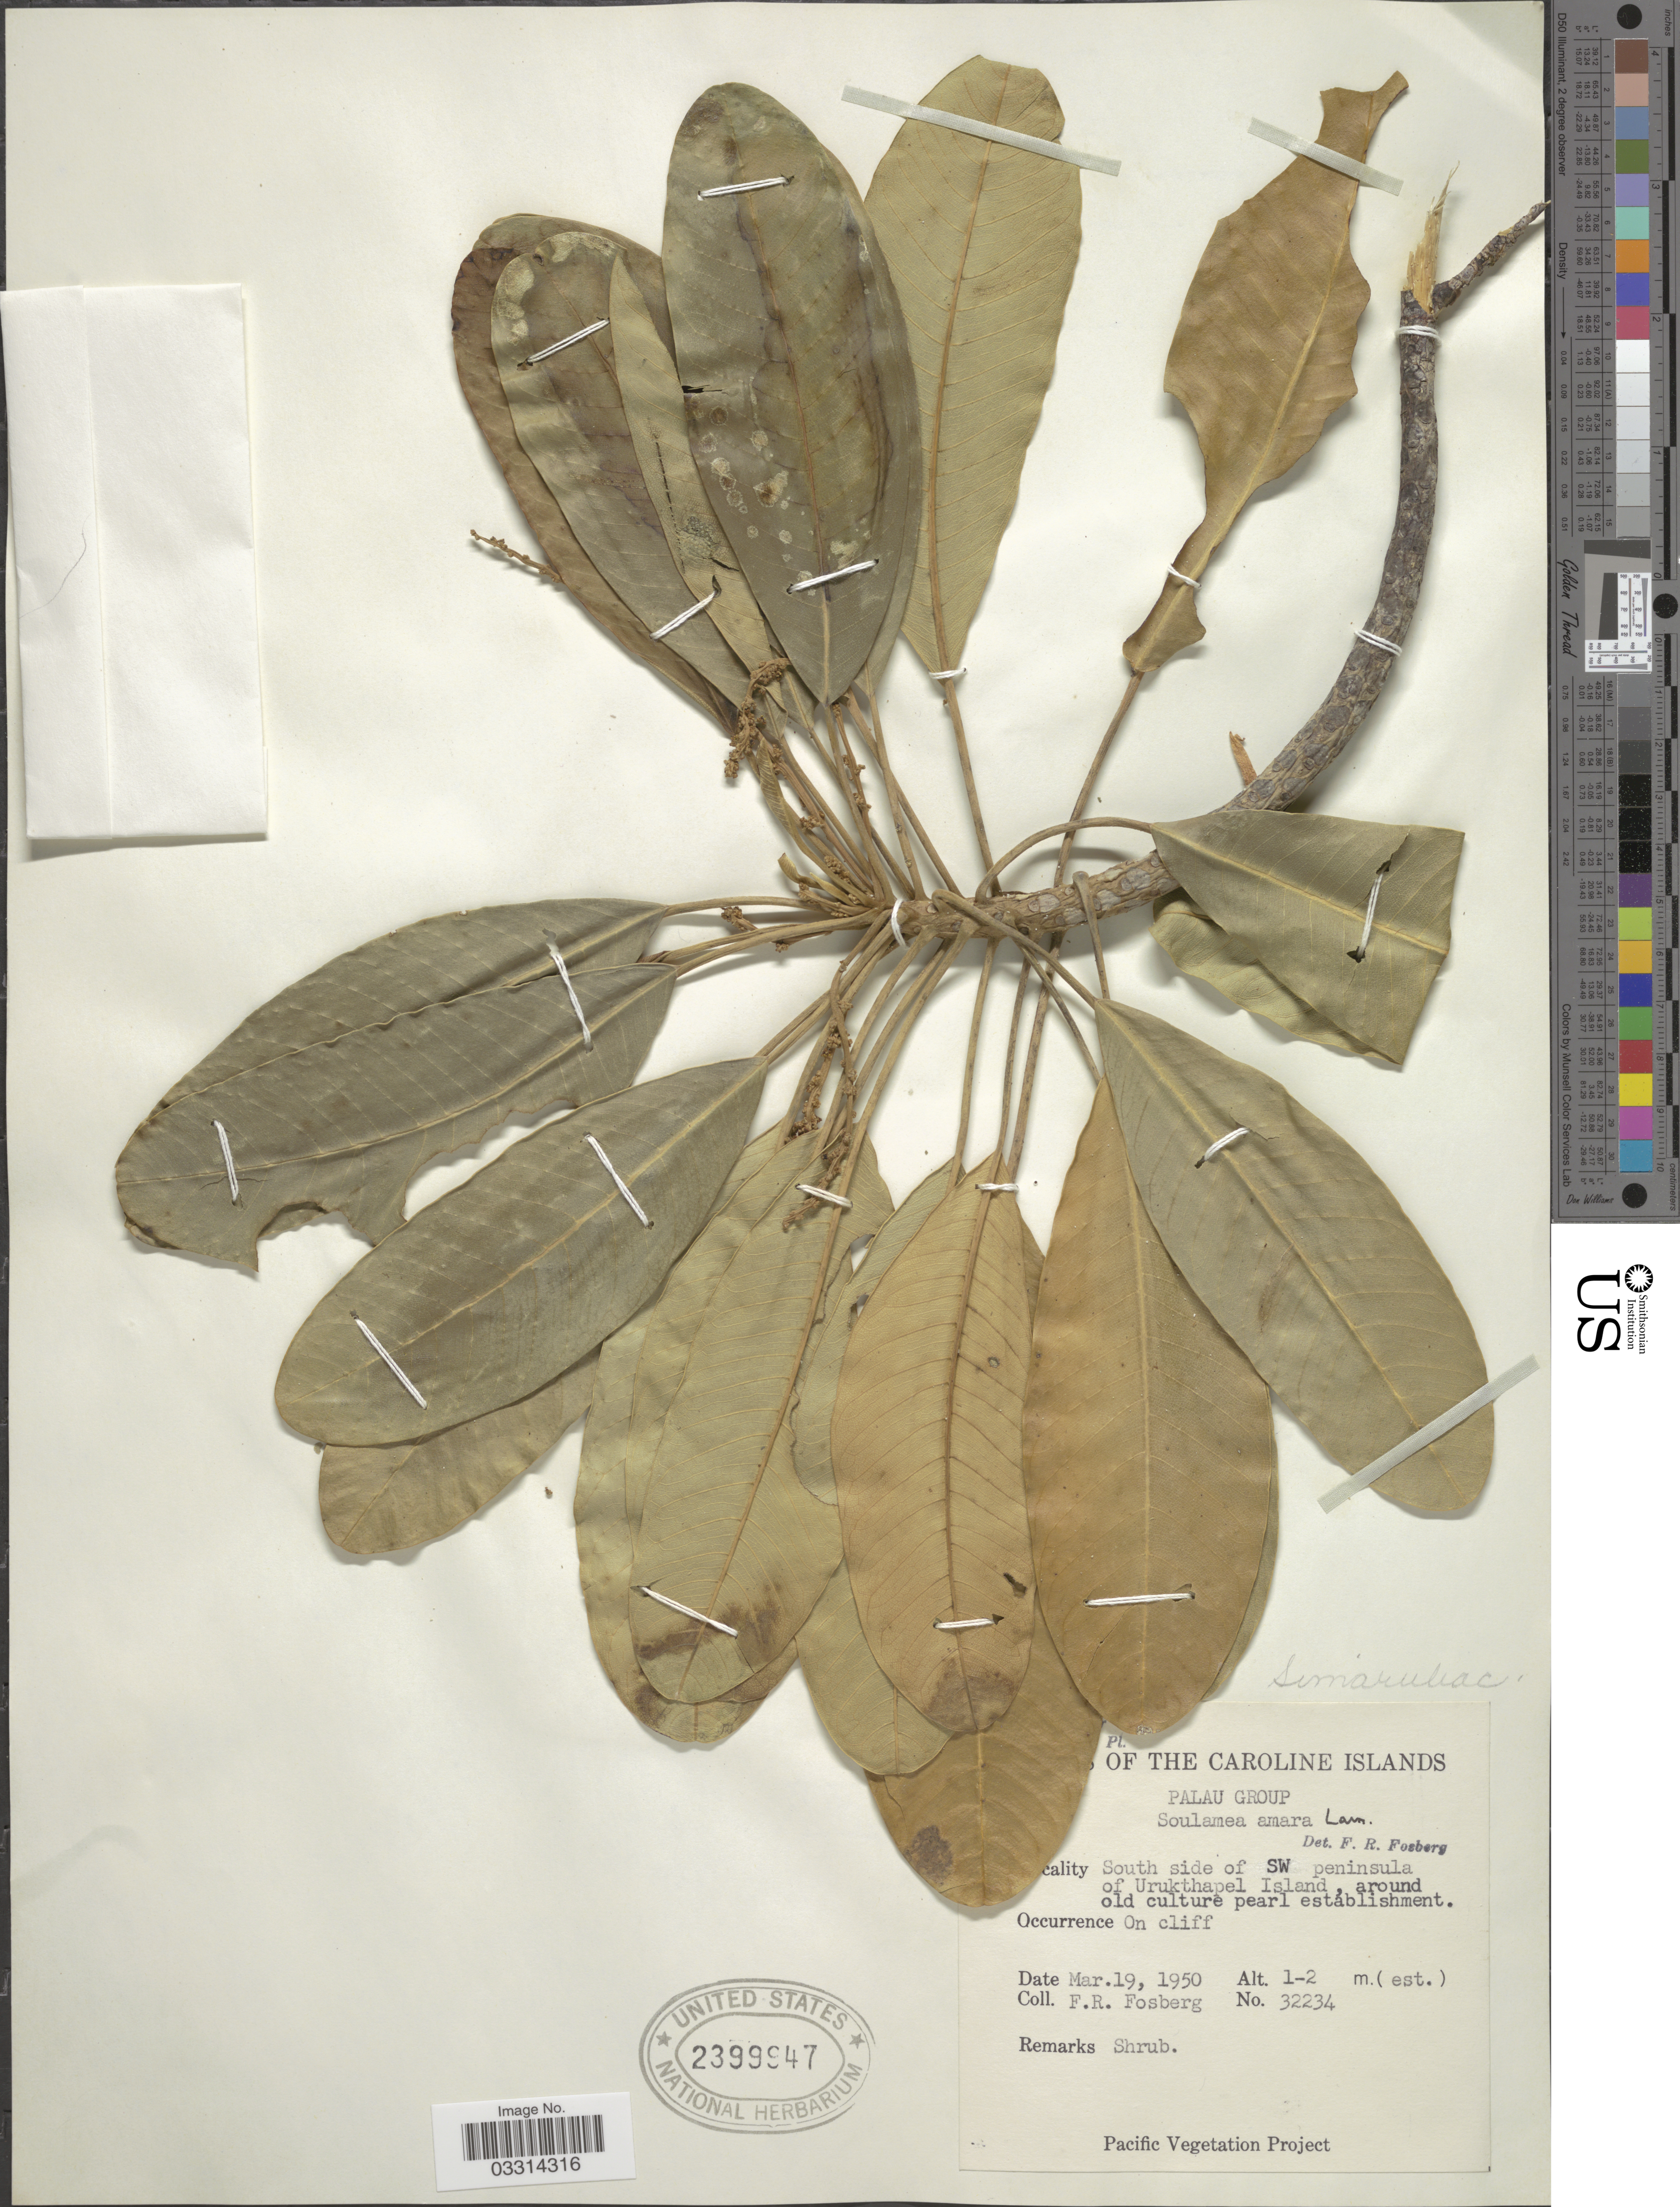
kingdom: Plantae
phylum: Tracheophyta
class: Magnoliopsida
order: Sapindales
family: Simaroubaceae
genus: Soulamea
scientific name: Soulamea amara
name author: Lam.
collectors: F. R. Fosberg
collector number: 32234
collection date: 1950-03-19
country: Palau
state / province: Koror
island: Ngeruktabel [Urukthapel]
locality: The Caroline Islands. Palau Group. South side of SW peninsula of Urukthapel Island.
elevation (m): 1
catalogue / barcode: US 2399947